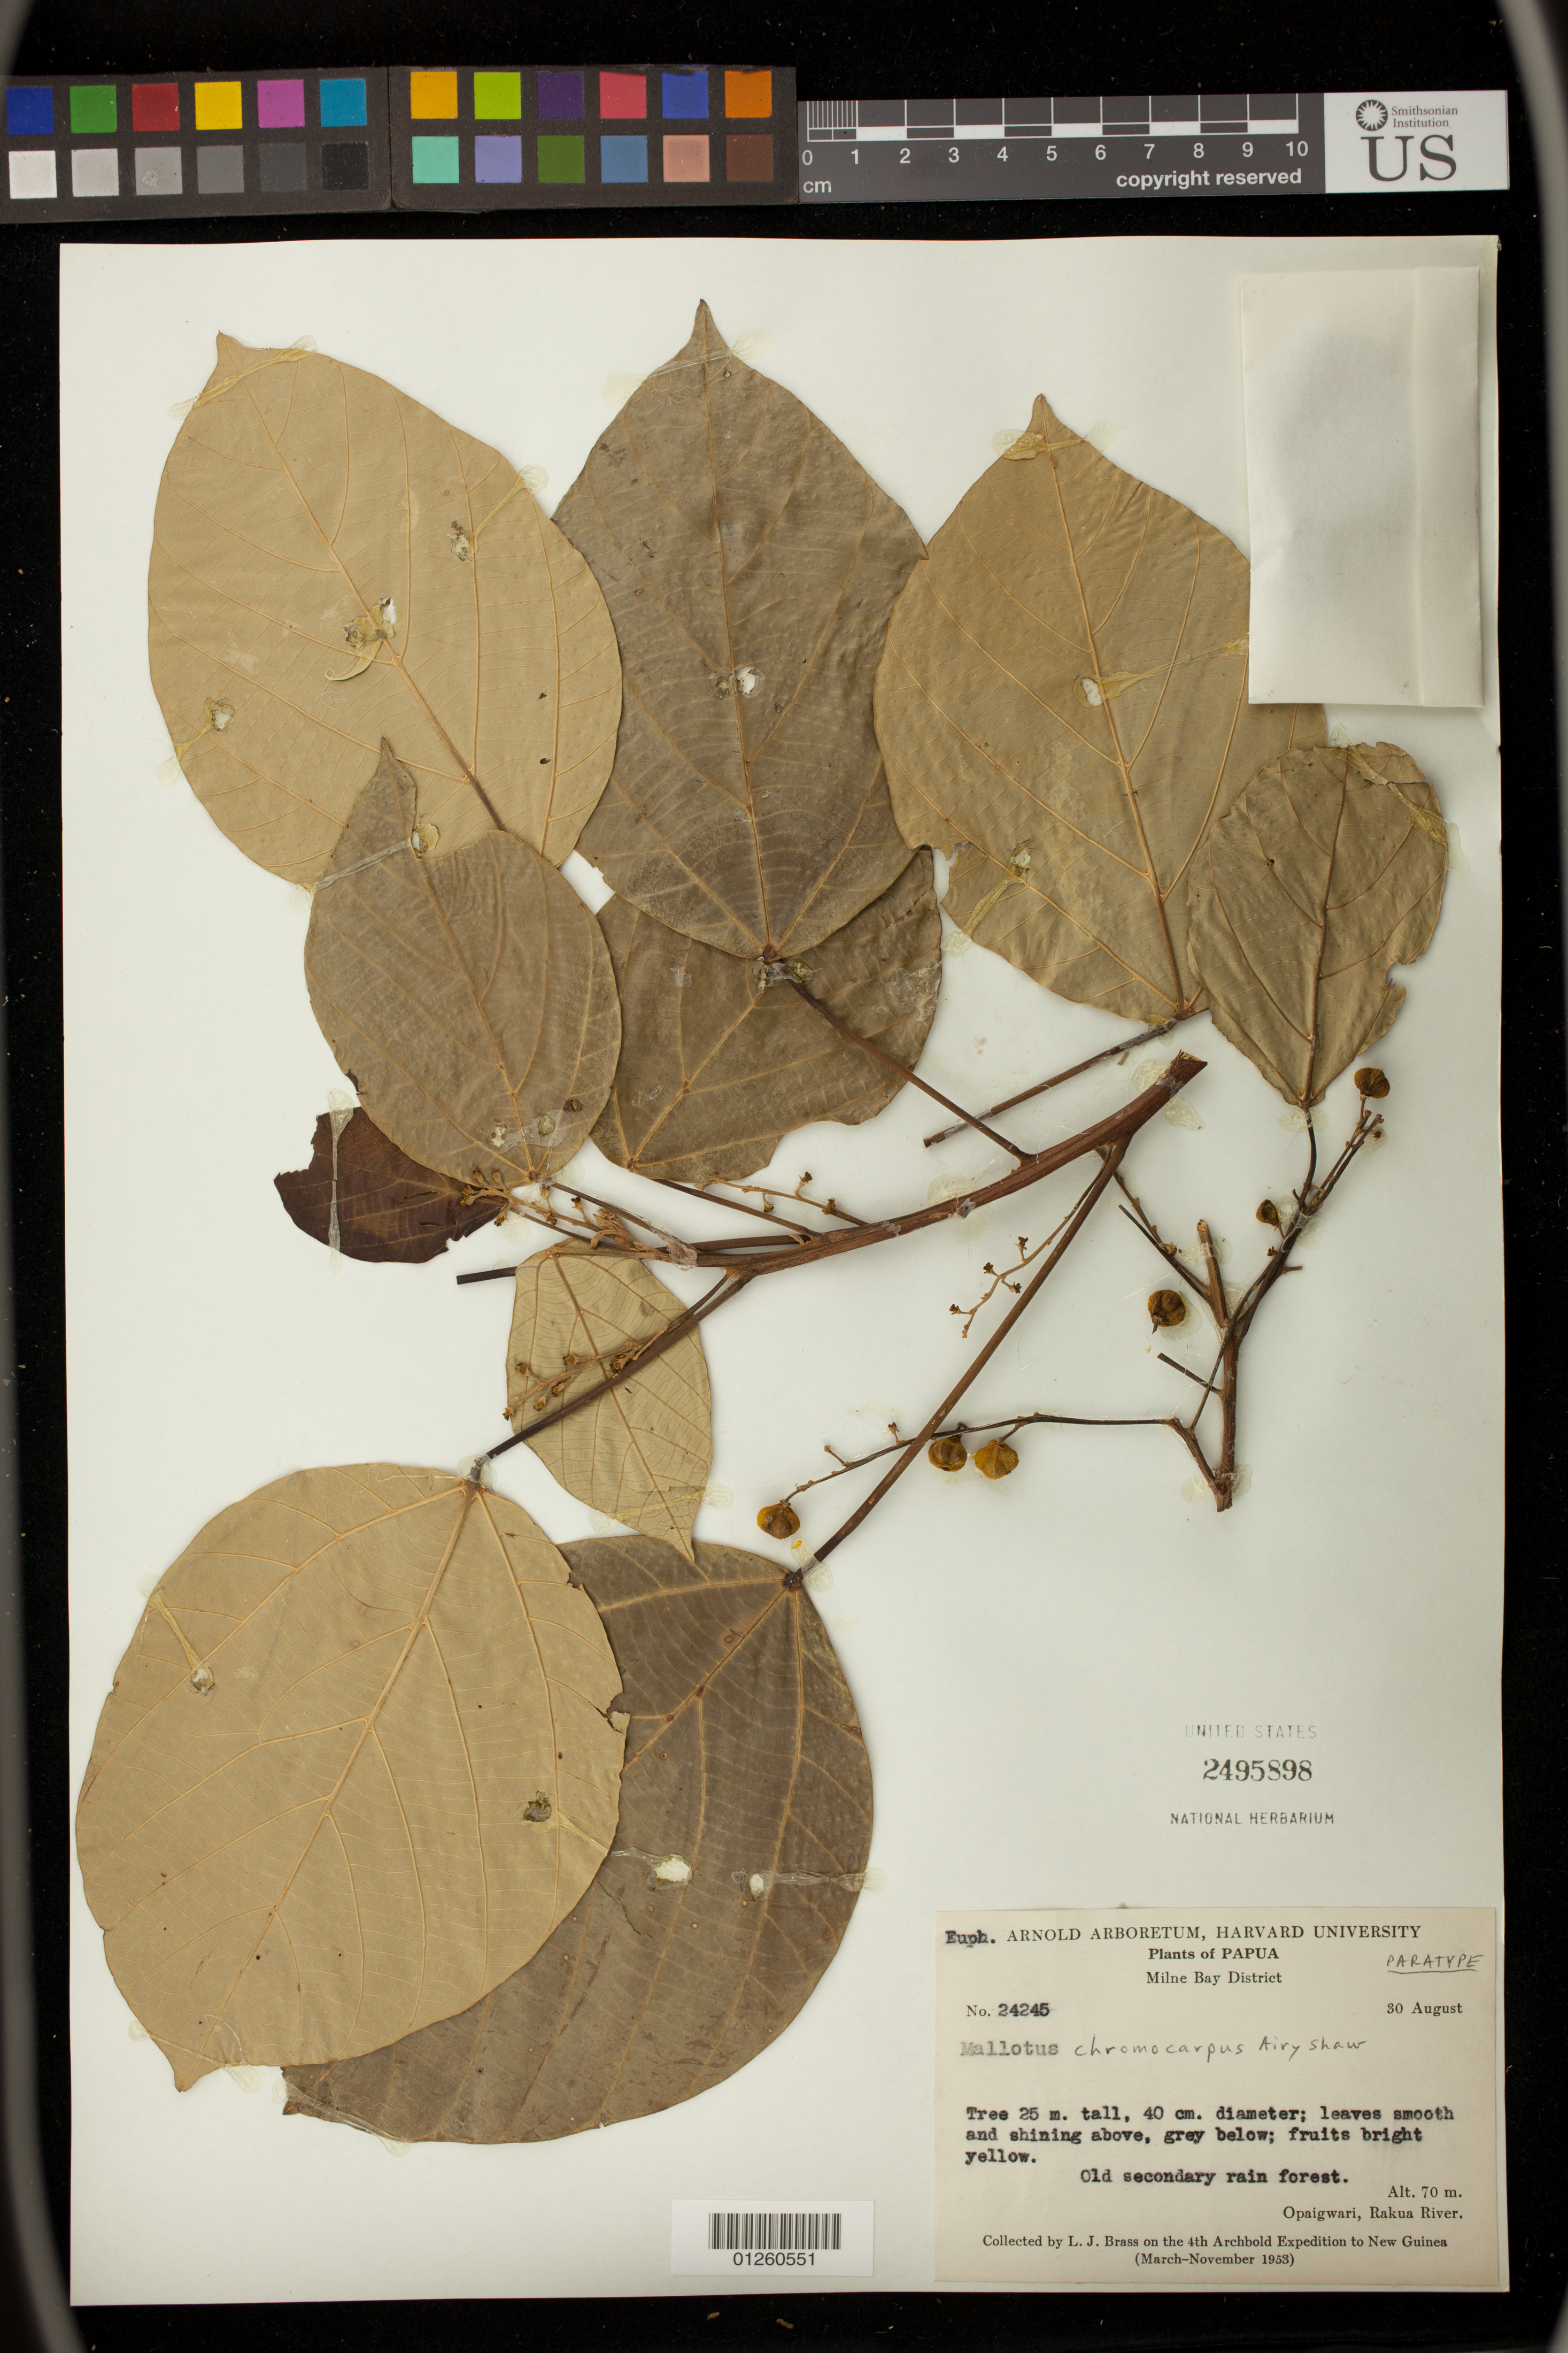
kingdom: Plantae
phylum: Tracheophyta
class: Magnoliopsida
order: Malpighiales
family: Euphorbiaceae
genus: Mallotus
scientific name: Mallotus chromocarpus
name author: Airy Shaw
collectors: L. J. Brass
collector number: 24245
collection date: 1953-08-30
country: Papua New Guinea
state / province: Milne Bay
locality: Opaigwari, Rakua River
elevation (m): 21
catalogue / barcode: US 2495898